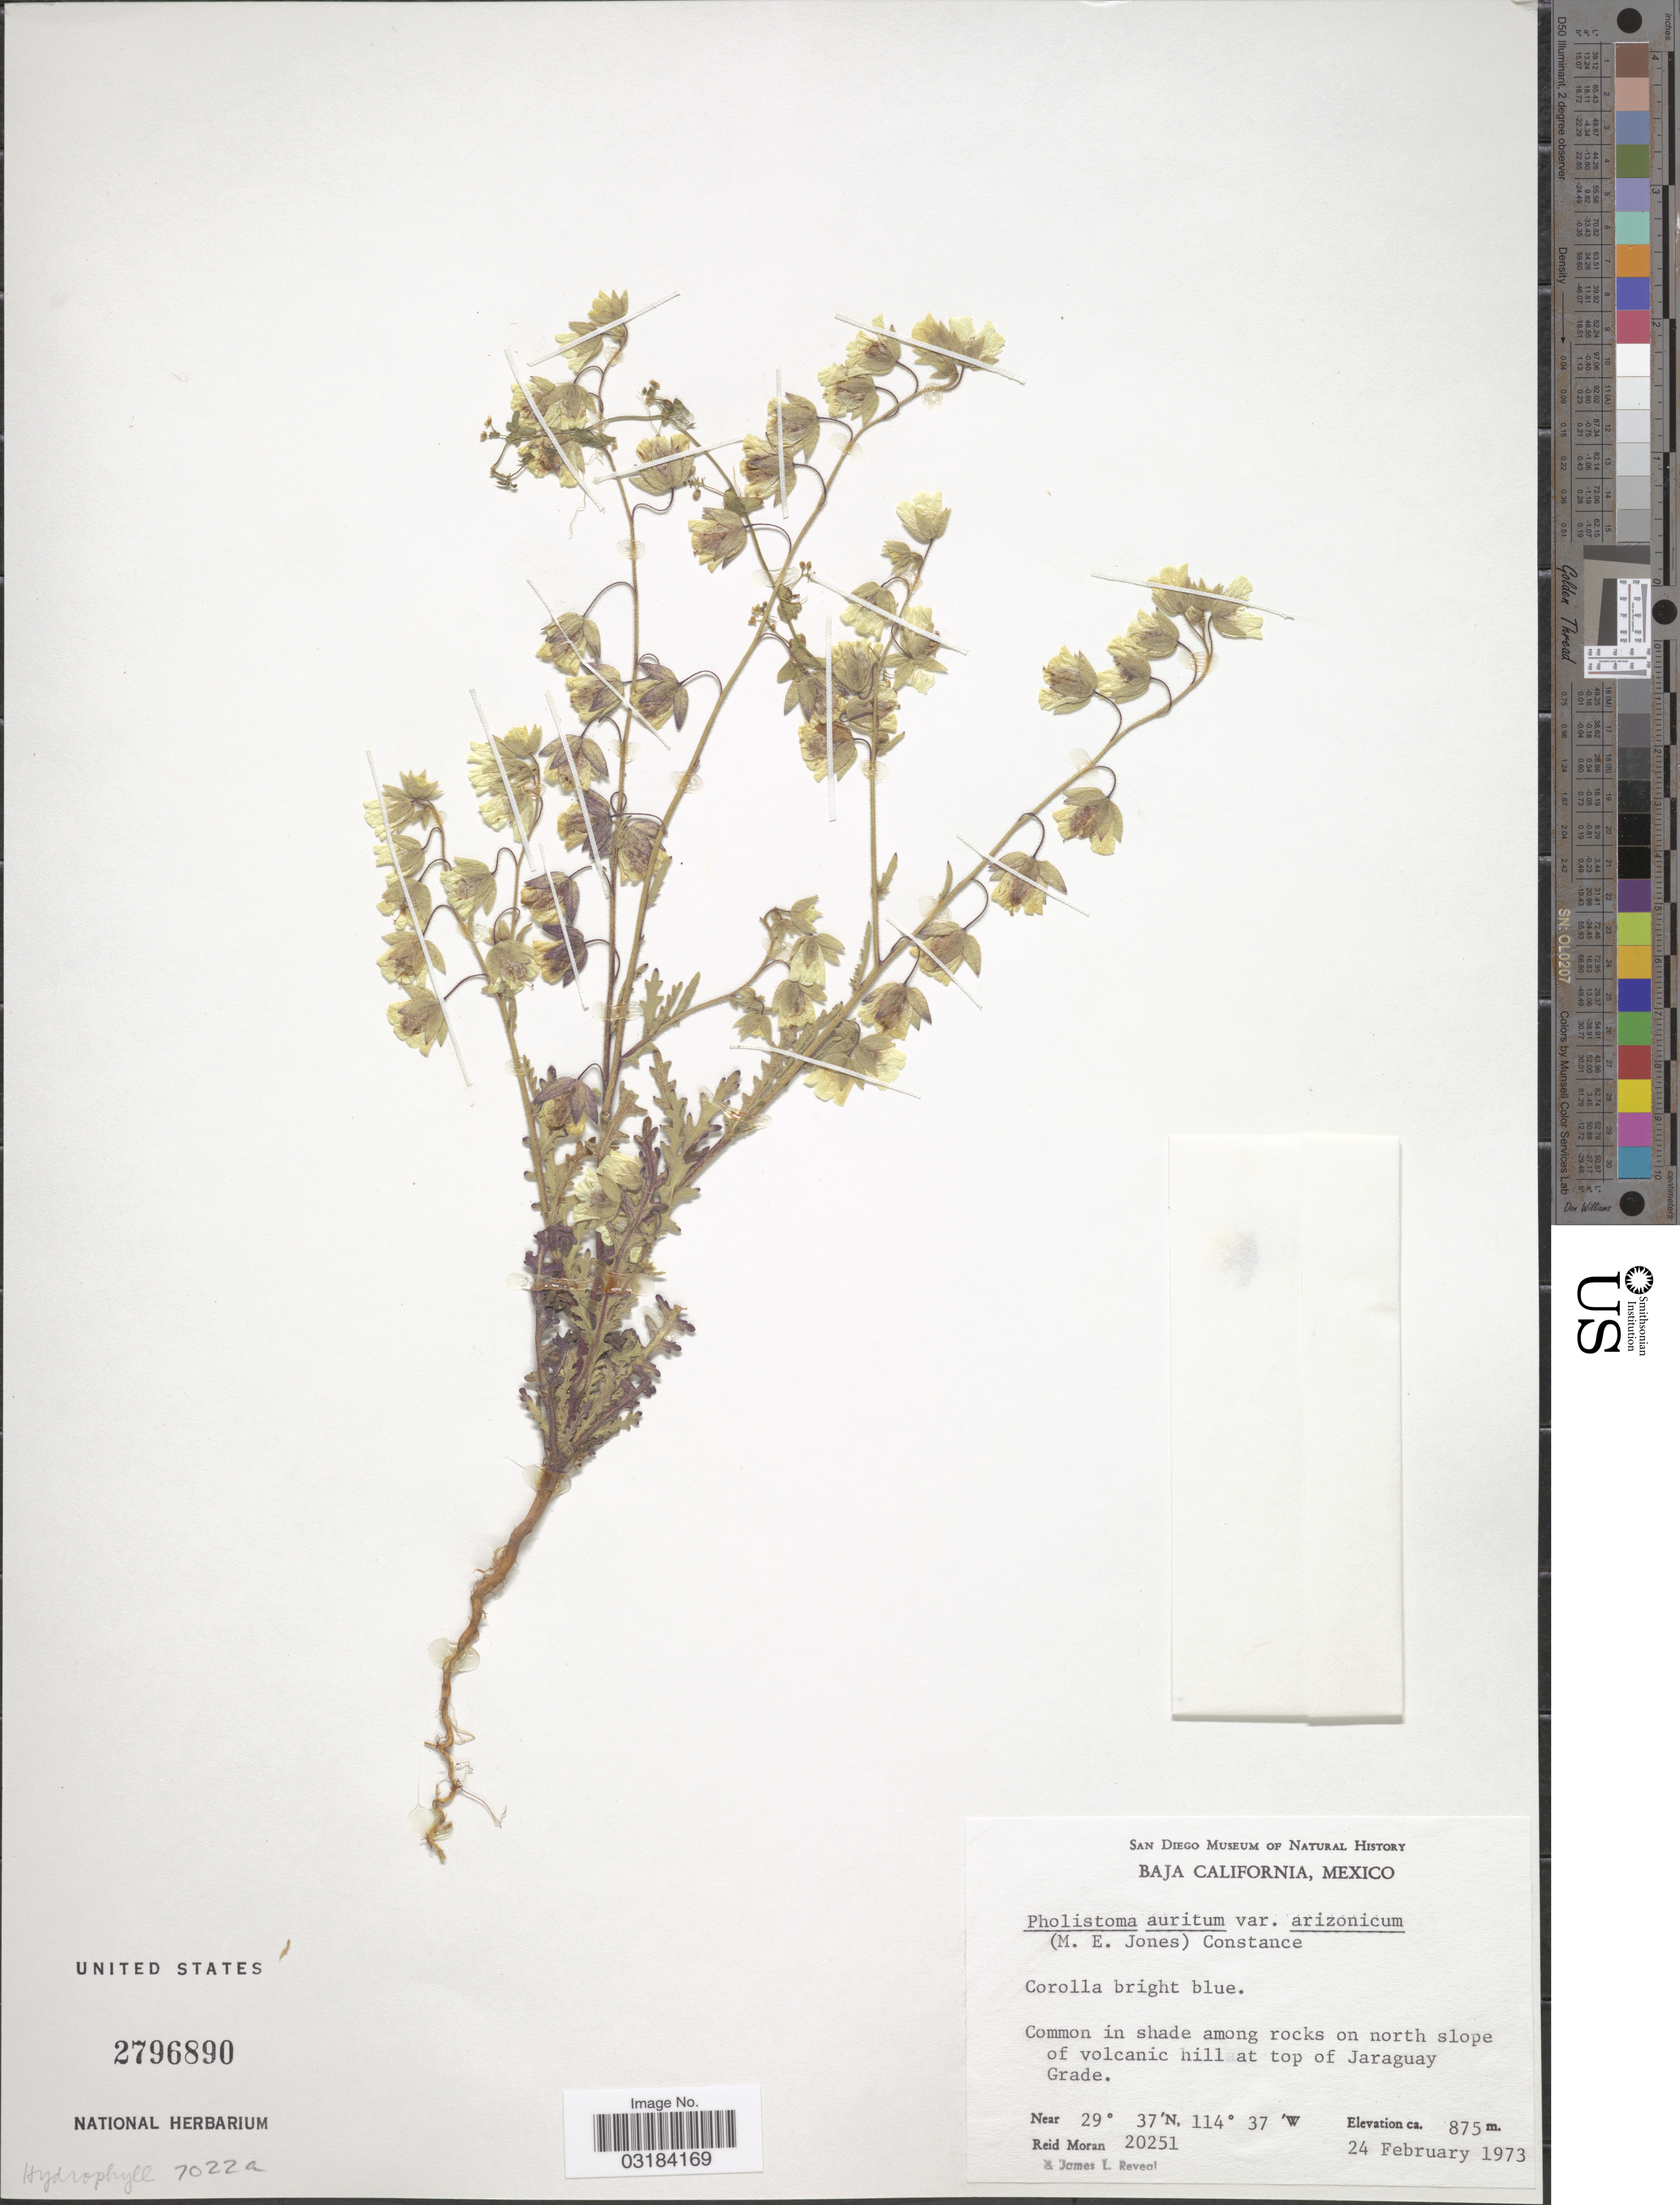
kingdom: Plantae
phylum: Tracheophyta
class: Magnoliopsida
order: Boraginales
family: Hydrophyllaceae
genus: Pholistoma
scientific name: Pholistoma auritum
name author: (Lindl.) Lilja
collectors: R. V. Moran & J. L. Reveal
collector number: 20251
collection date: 1973-02-24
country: Mexico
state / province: Baja California Norte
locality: Common in shade among rocks on north slope of volcanic hill at top of Jaraguay Grade.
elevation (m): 875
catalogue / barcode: US 2796890